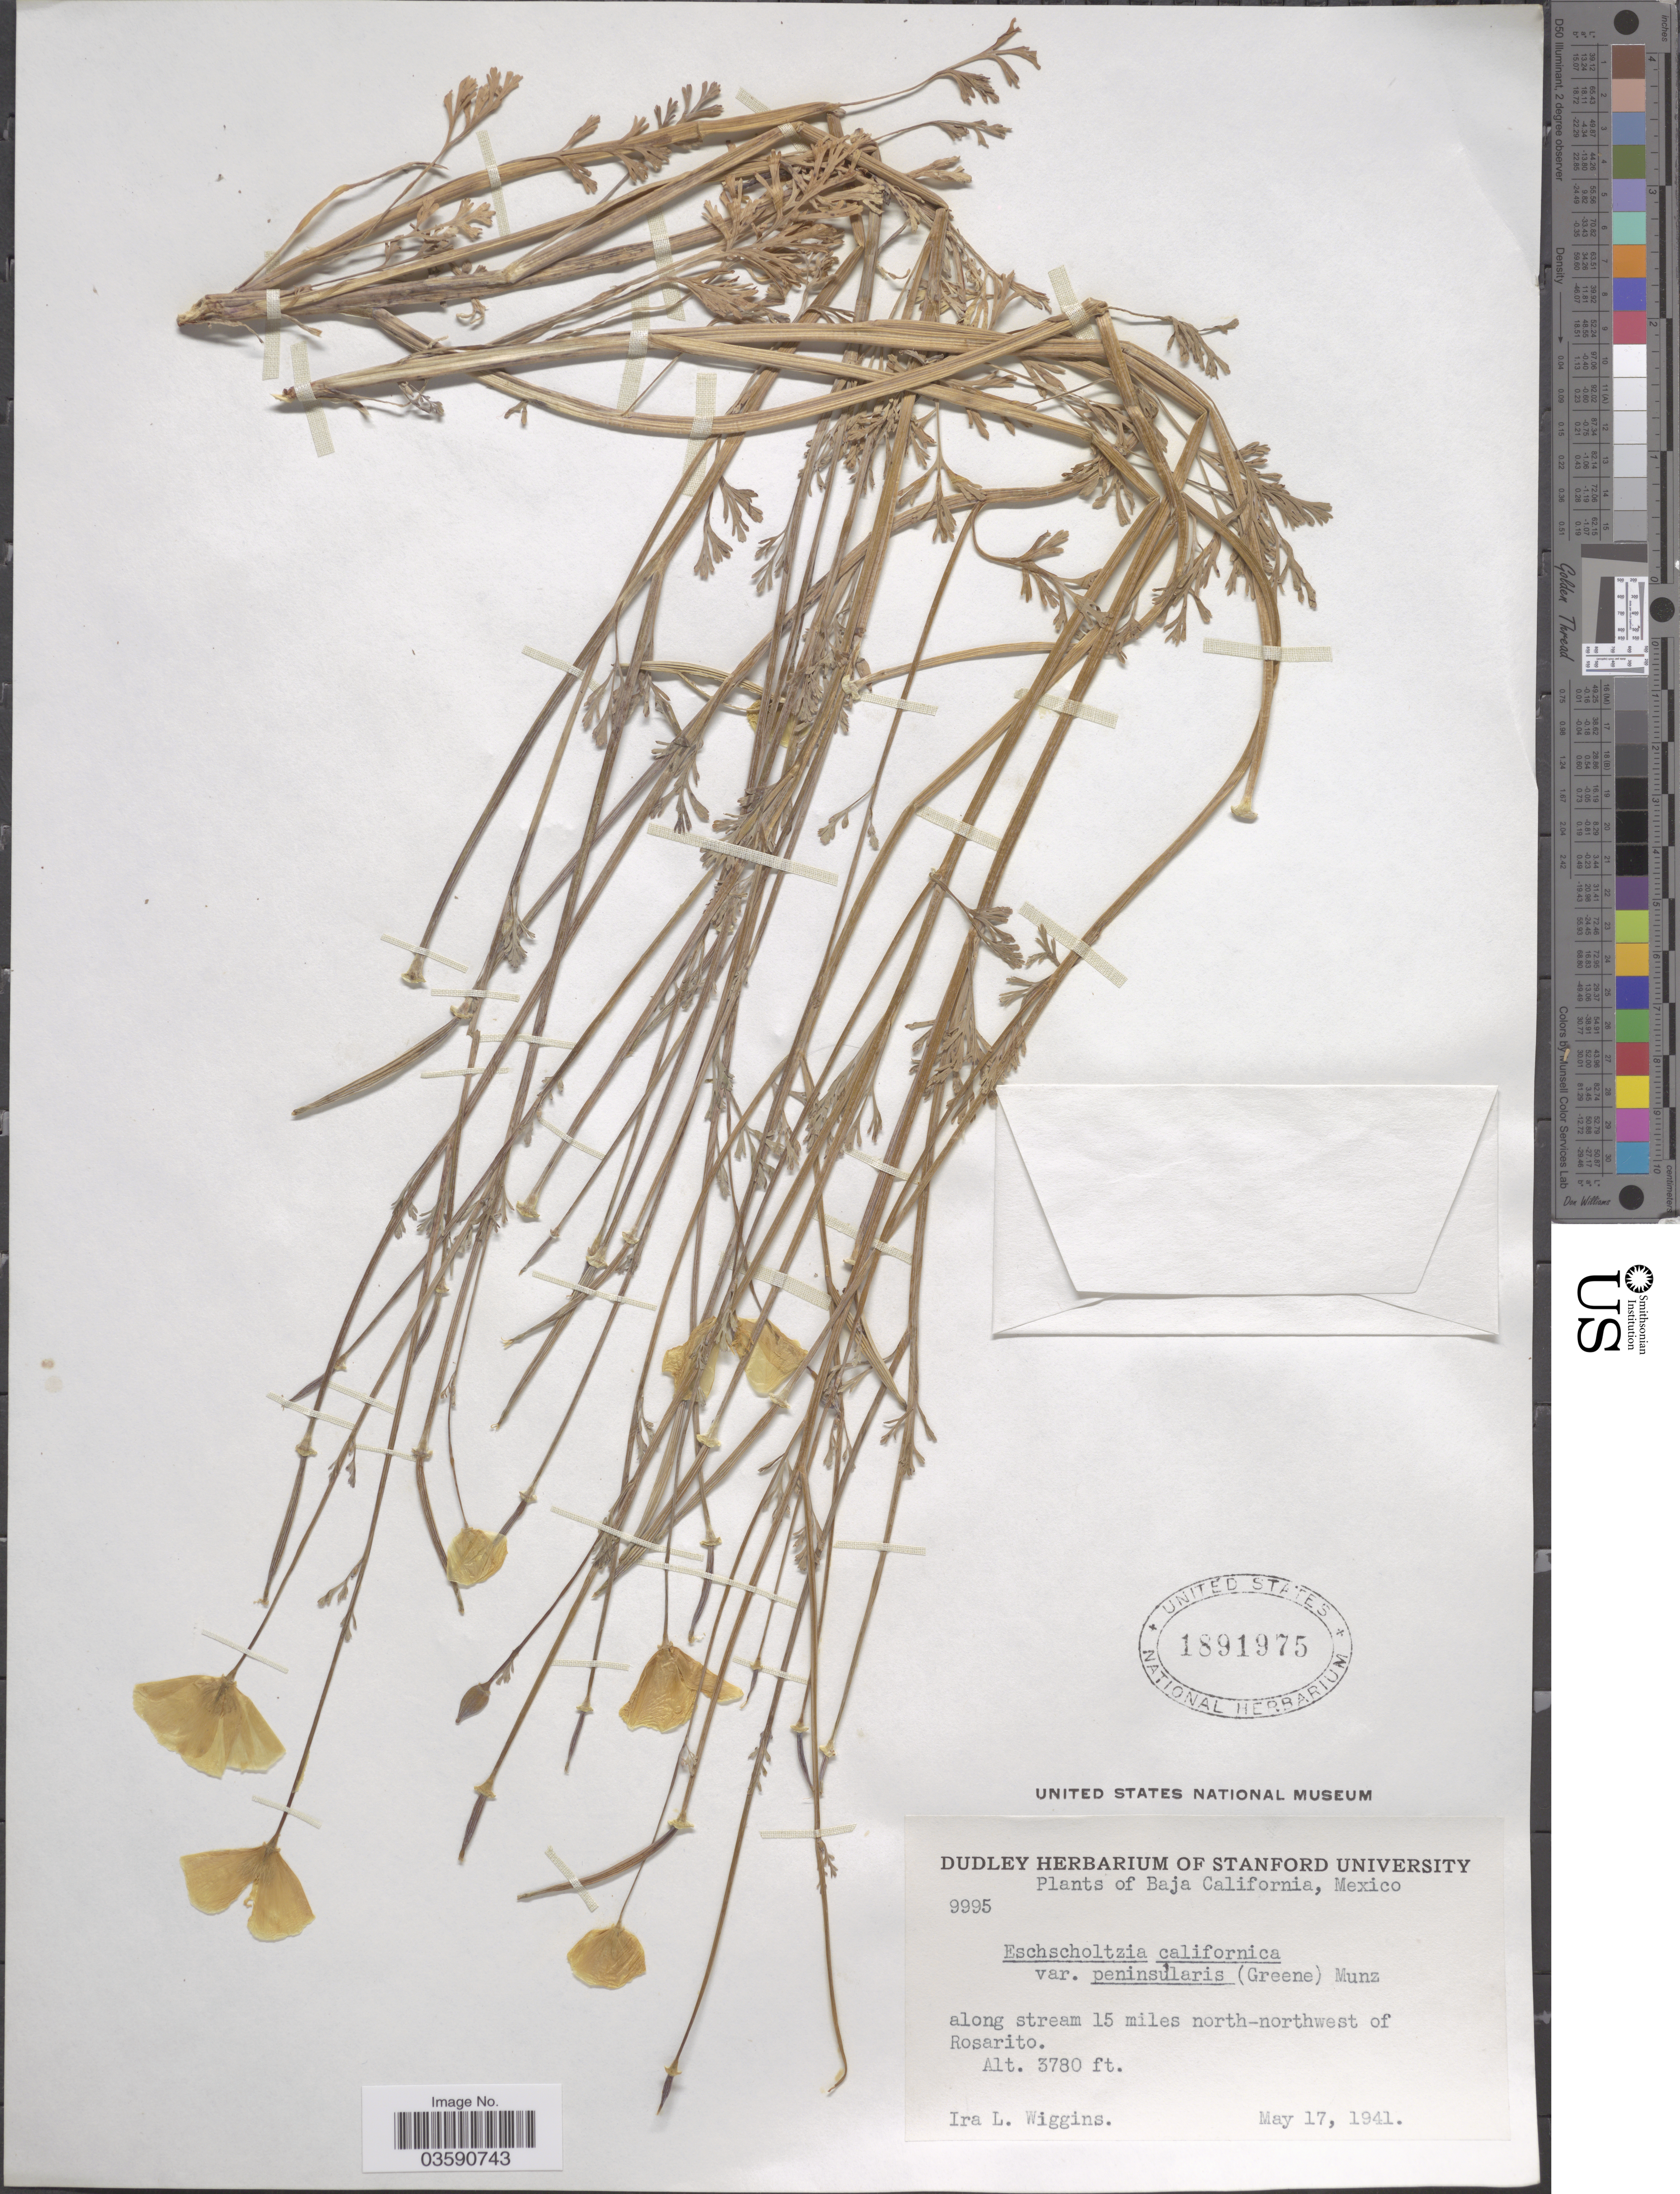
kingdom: Plantae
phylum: Tracheophyta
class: Magnoliopsida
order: Ranunculales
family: Papaveraceae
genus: Eschscholzia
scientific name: Eschscholzia californica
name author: Cham.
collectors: I. L. Wiggins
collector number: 9995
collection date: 1941-05-17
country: Mexico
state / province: Baja California Norte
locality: Along stream 15 miles north-northwest of Rosarito.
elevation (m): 1152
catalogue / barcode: US 1891975